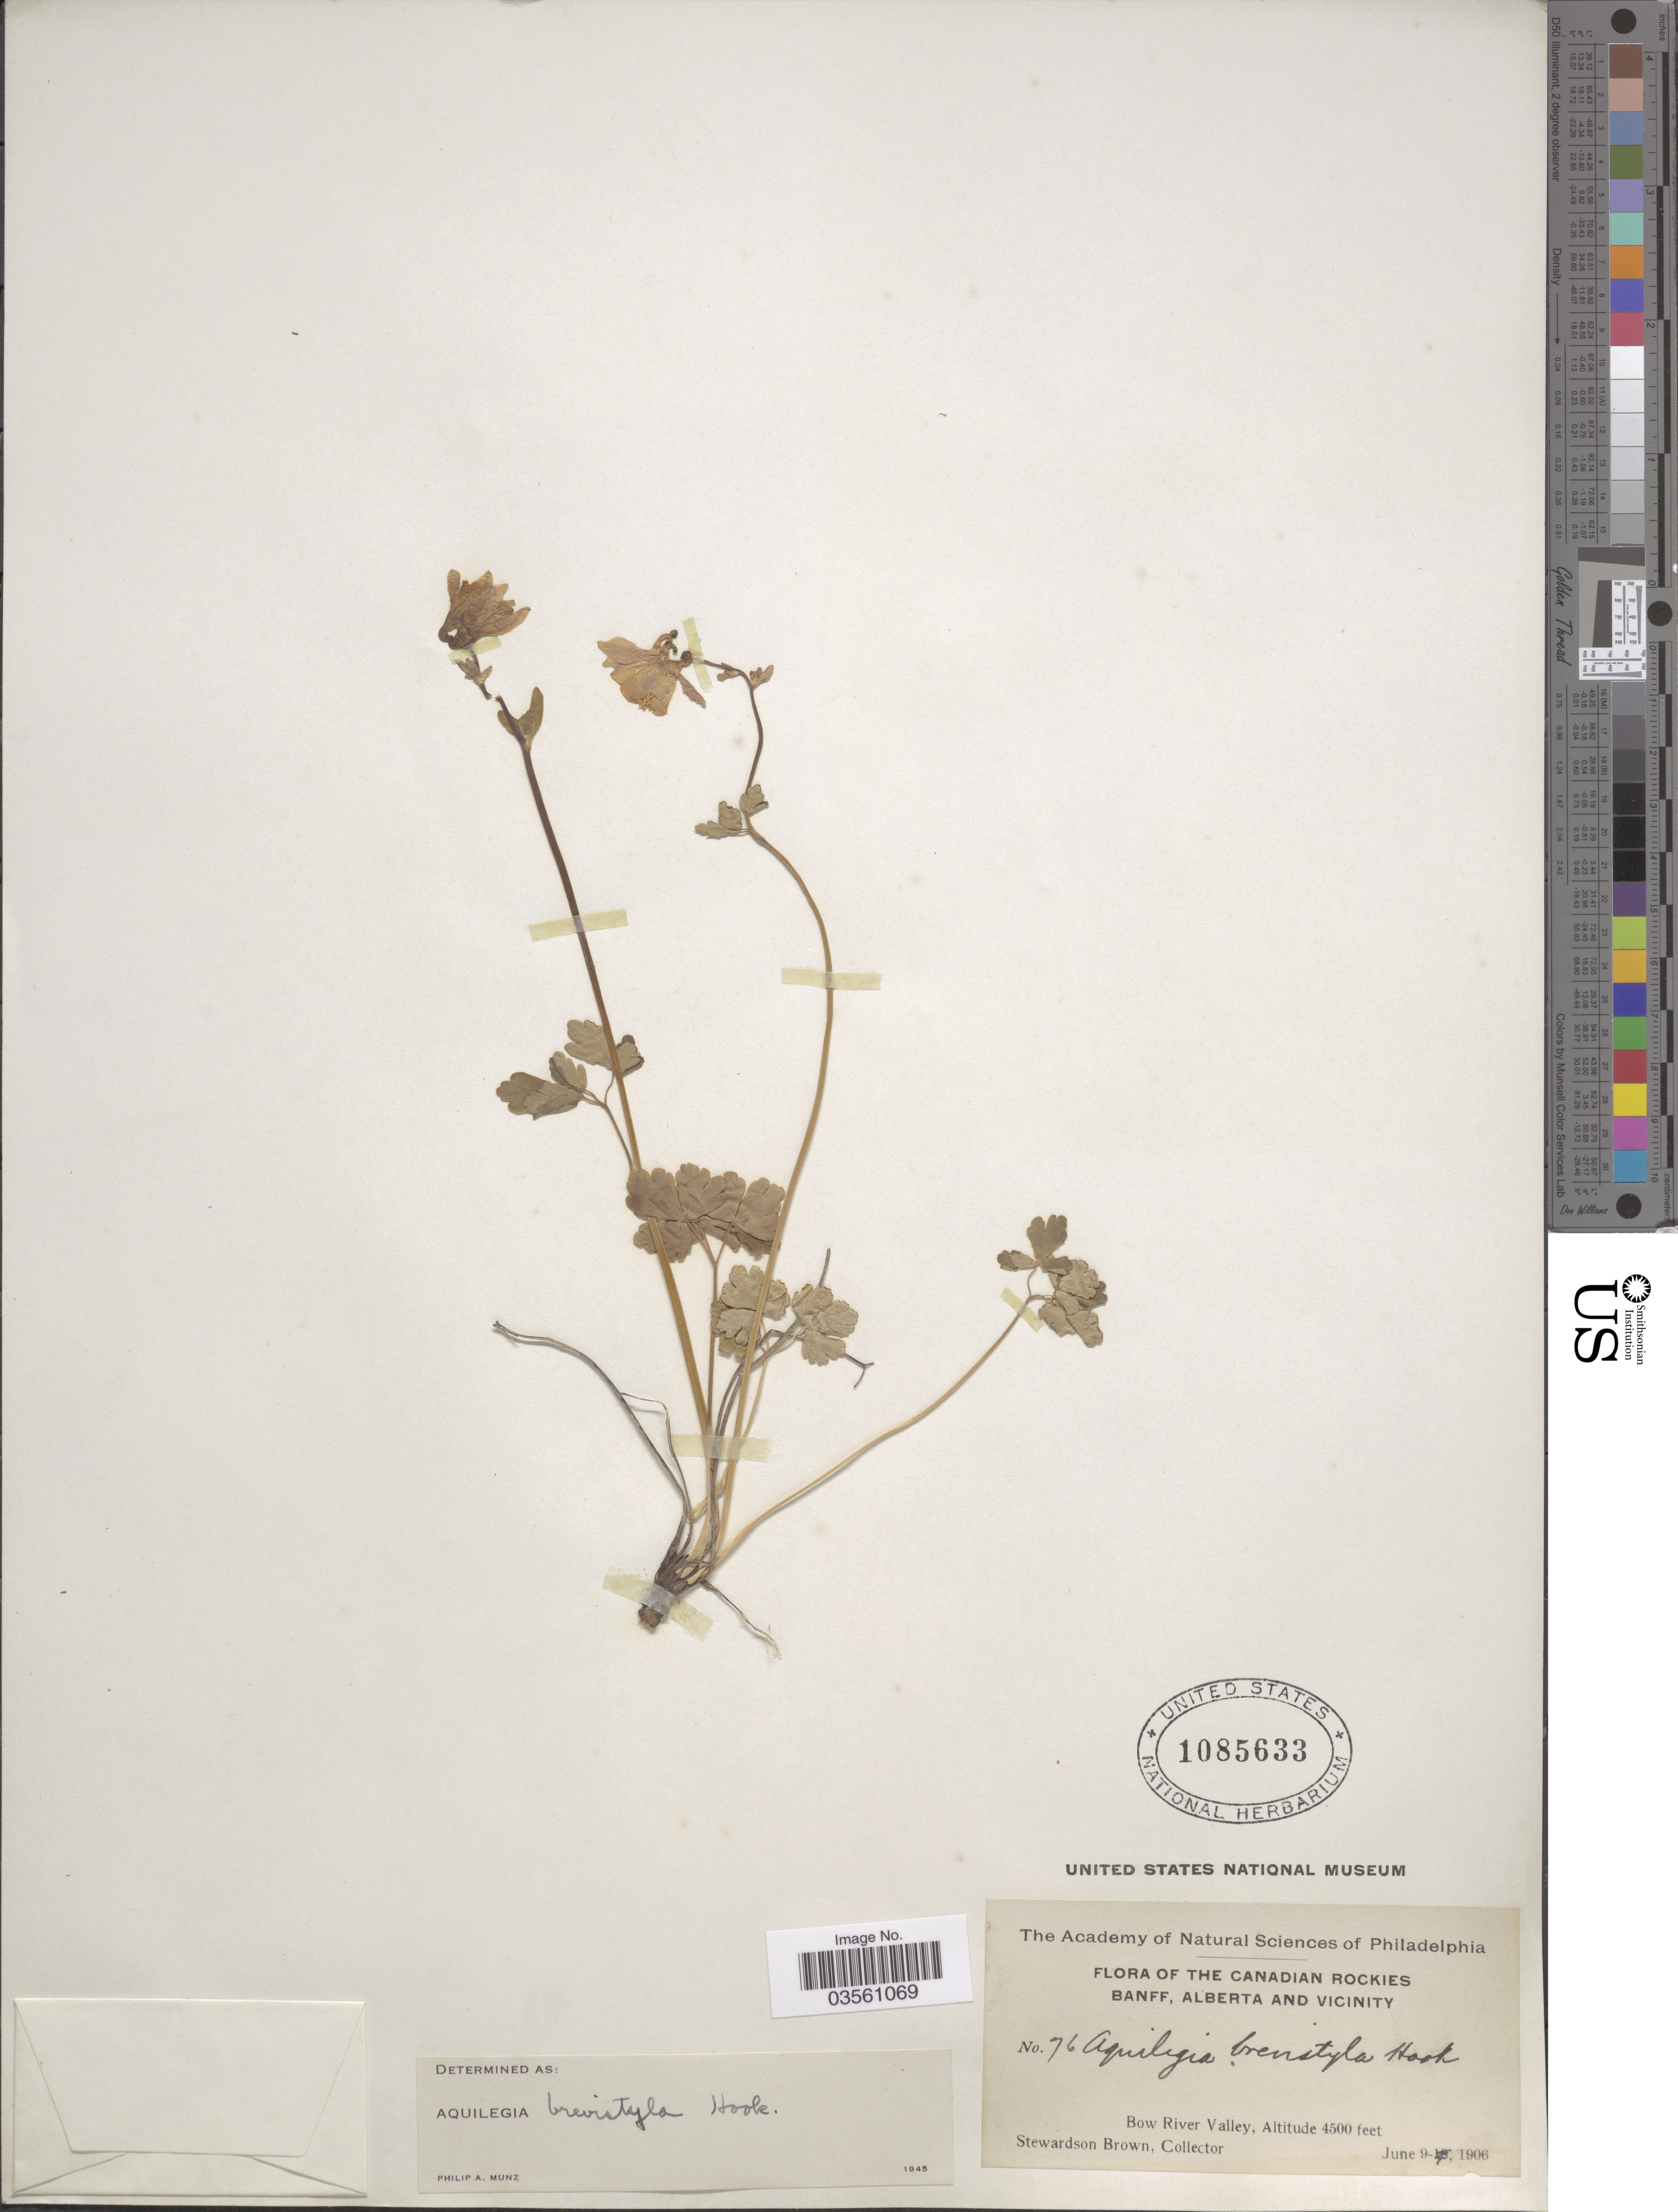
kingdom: Plantae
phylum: Tracheophyta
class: Magnoliopsida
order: Ranunculales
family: Ranunculaceae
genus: Aquilegia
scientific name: Aquilegia brevistyla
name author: Hook.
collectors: S. Brown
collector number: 76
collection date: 1906-06-09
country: Canada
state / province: Alberta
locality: The Canadian Rockies. Banff, Alberta and vicinity. Bow River Valley.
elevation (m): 1372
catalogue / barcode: US 1085633